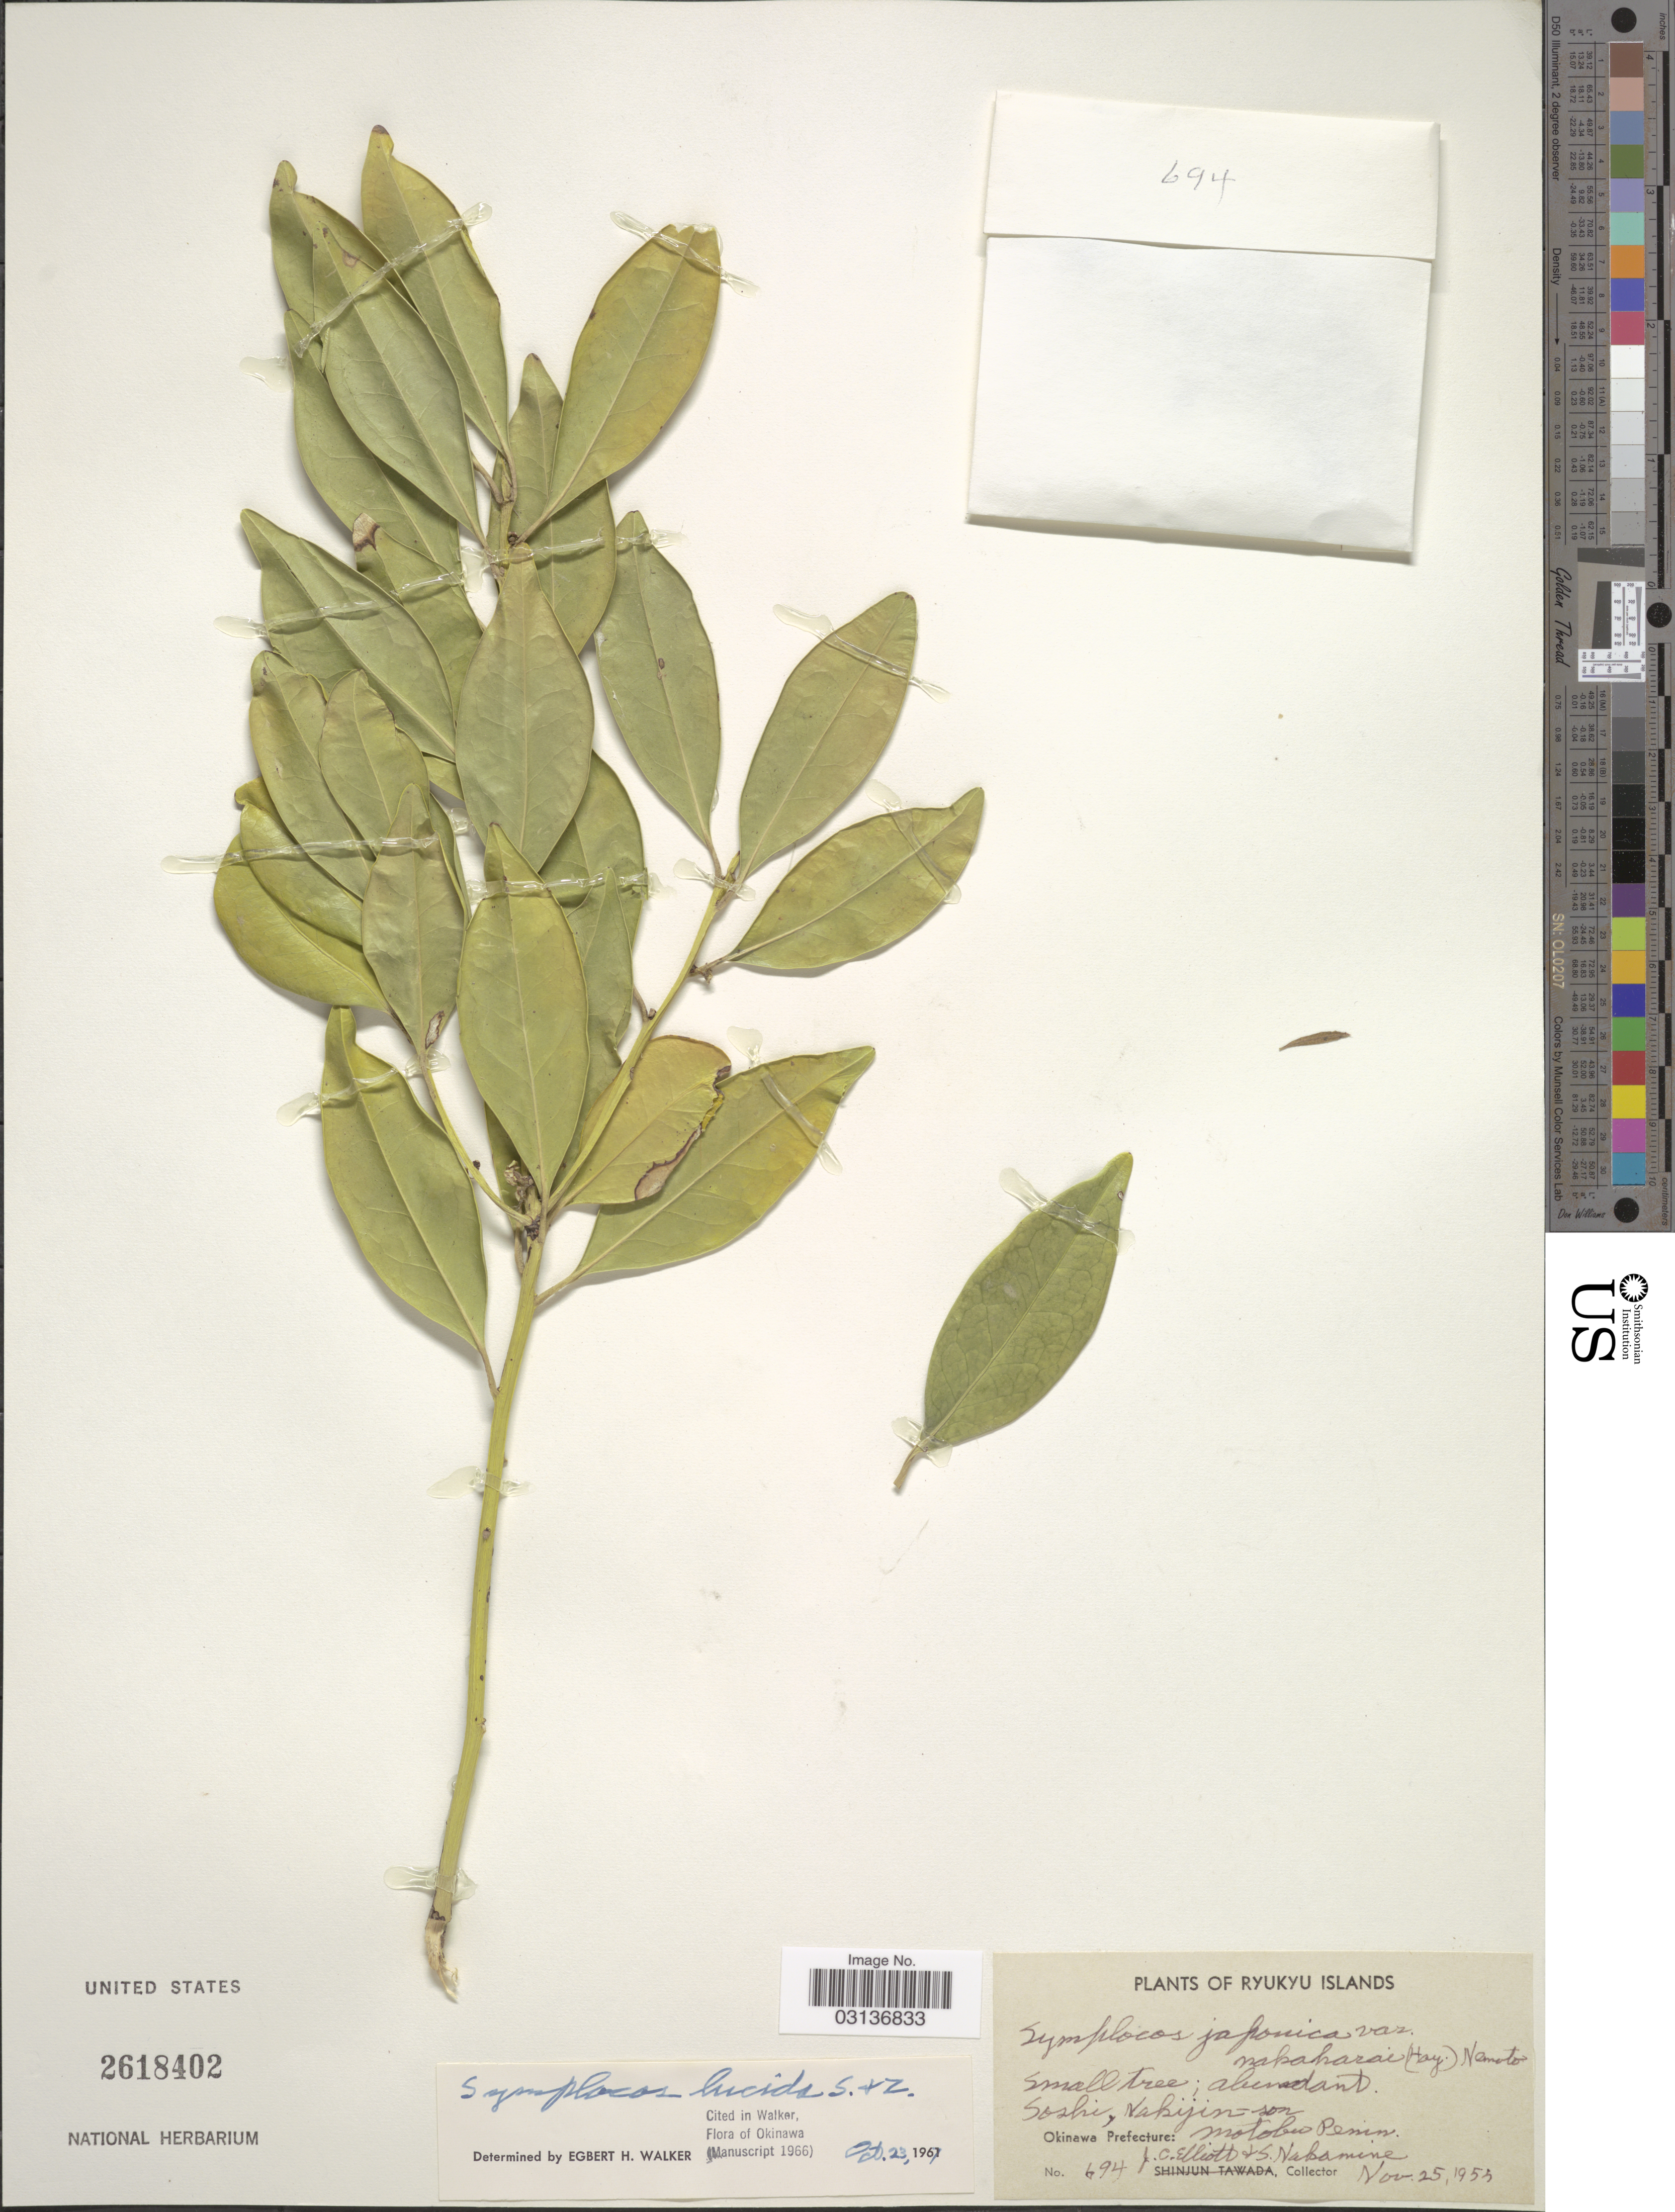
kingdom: Plantae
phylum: Tracheophyta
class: Magnoliopsida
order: Ericales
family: Symplocaceae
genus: Symplocos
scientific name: Symplocos lucida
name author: (Thurb.) Siebold & Zucc.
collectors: J. C. Elliott & S. Nakamine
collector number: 694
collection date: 1955-11-25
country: Japan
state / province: Okinawa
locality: Soshi, Nakijin-son. Okinawa Prefecture: Motobu Penin.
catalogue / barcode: US 2618402